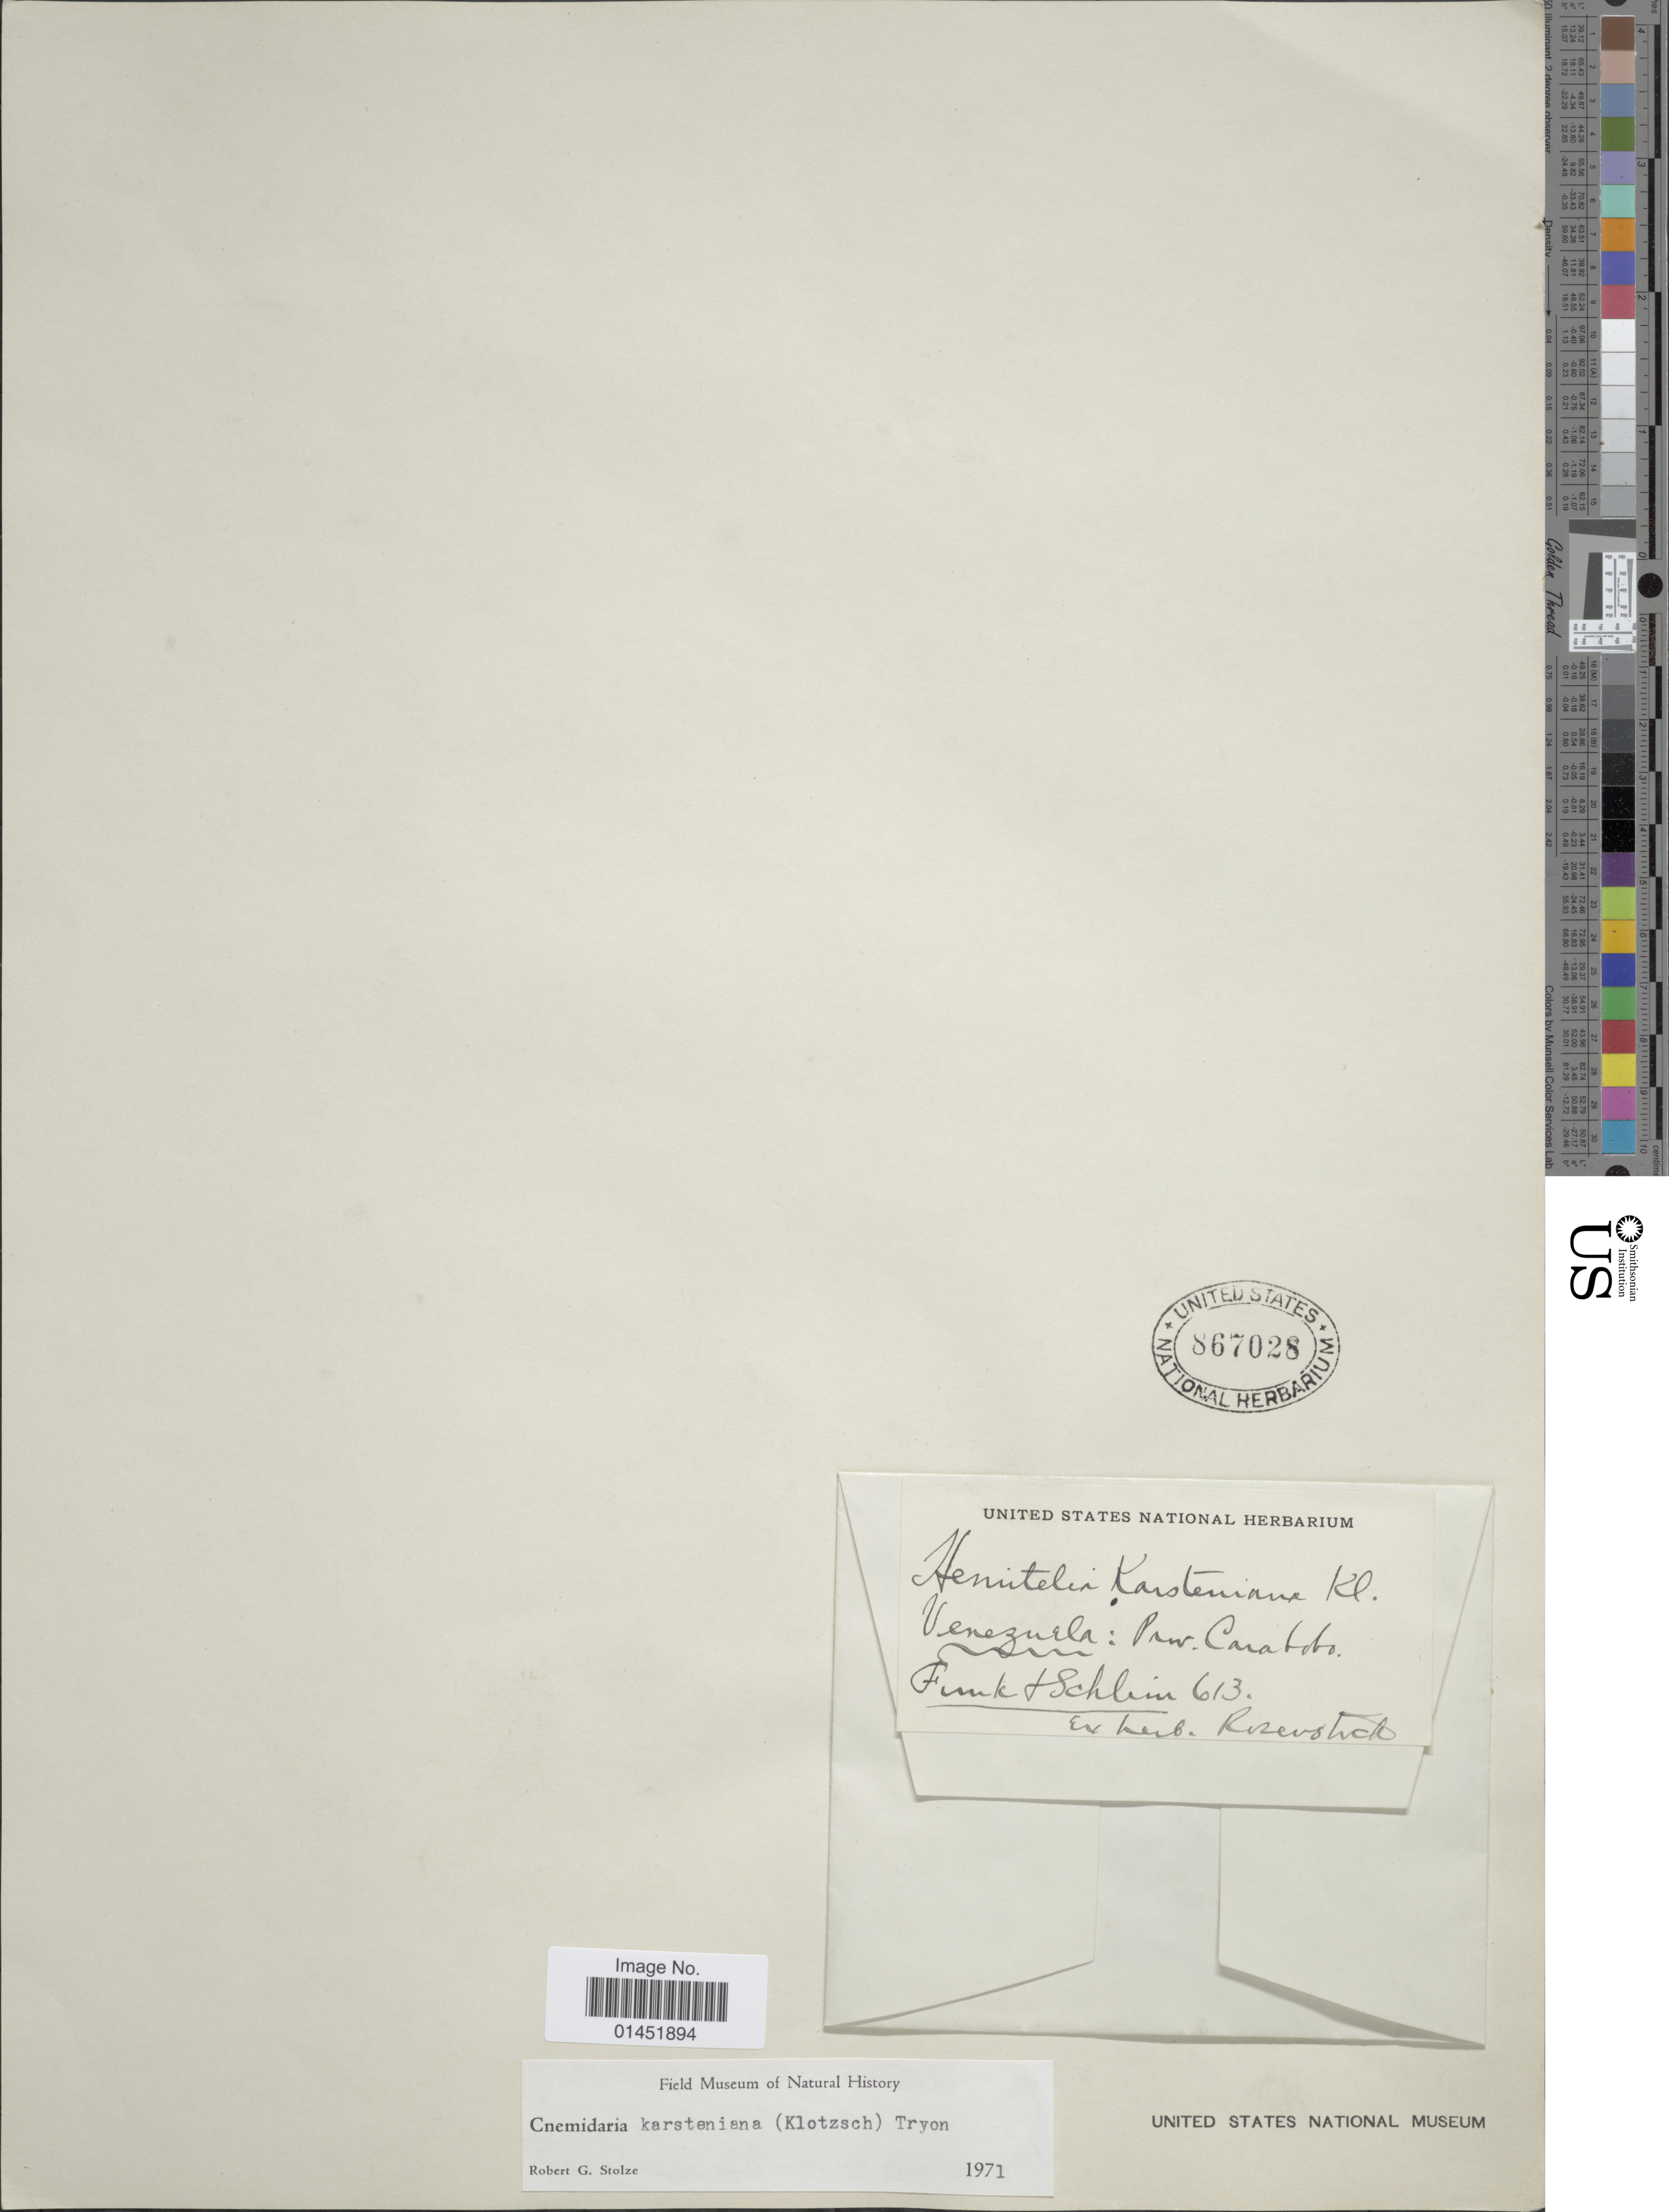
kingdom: Plantae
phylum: Tracheophyta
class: Polypodiopsida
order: Cyatheales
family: Cyatheaceae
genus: Cyathea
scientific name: Cyathea karsteniana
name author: (Klotzsch) Domin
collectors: -. Fink & L. Schlim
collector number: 613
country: Venezuela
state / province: Carabobo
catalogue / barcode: US 867028